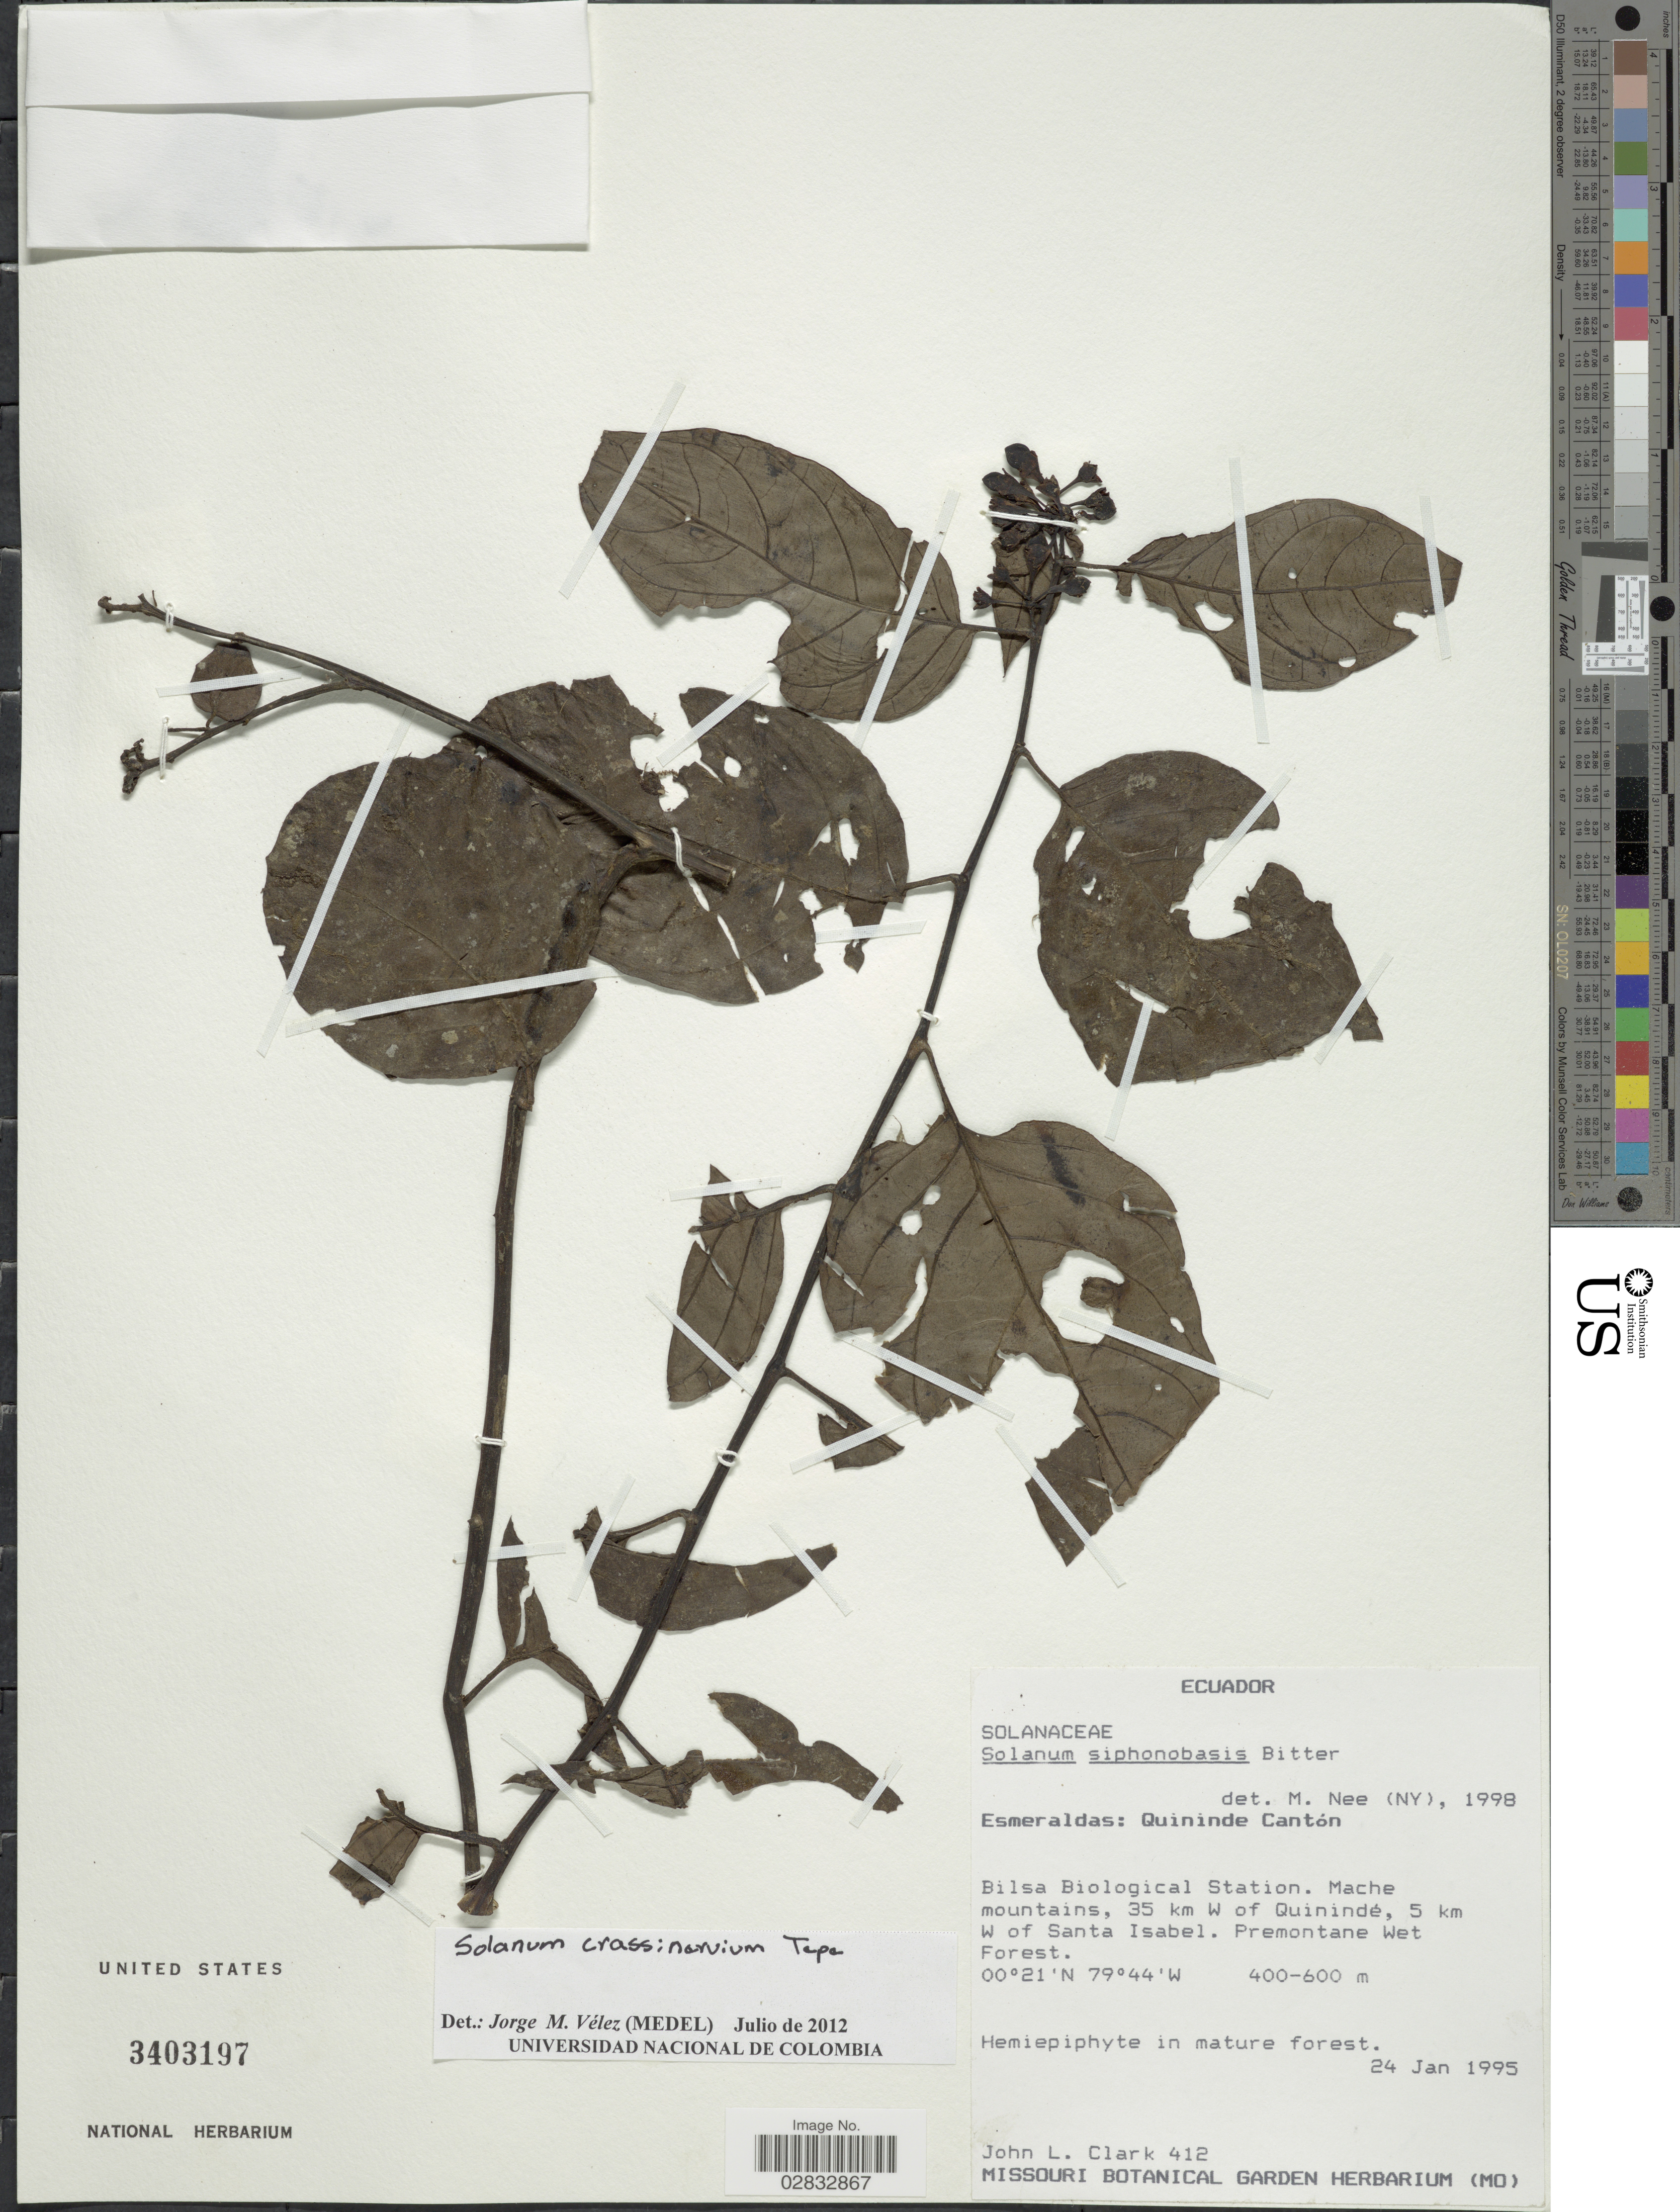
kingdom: Plantae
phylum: Tracheophyta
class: Magnoliopsida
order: Solanales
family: Solanaceae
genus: Solanum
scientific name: Solanum crassinervium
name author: Tepe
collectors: J. L. Clark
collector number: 412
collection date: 1995-01-24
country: Ecuador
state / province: Esmeraldas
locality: Quininde Cantón. Bilsa Biological Station. Mache mountains, 35 km W of Quinindé, 5 km W of Santa Isabel.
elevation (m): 400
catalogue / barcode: US 3403197